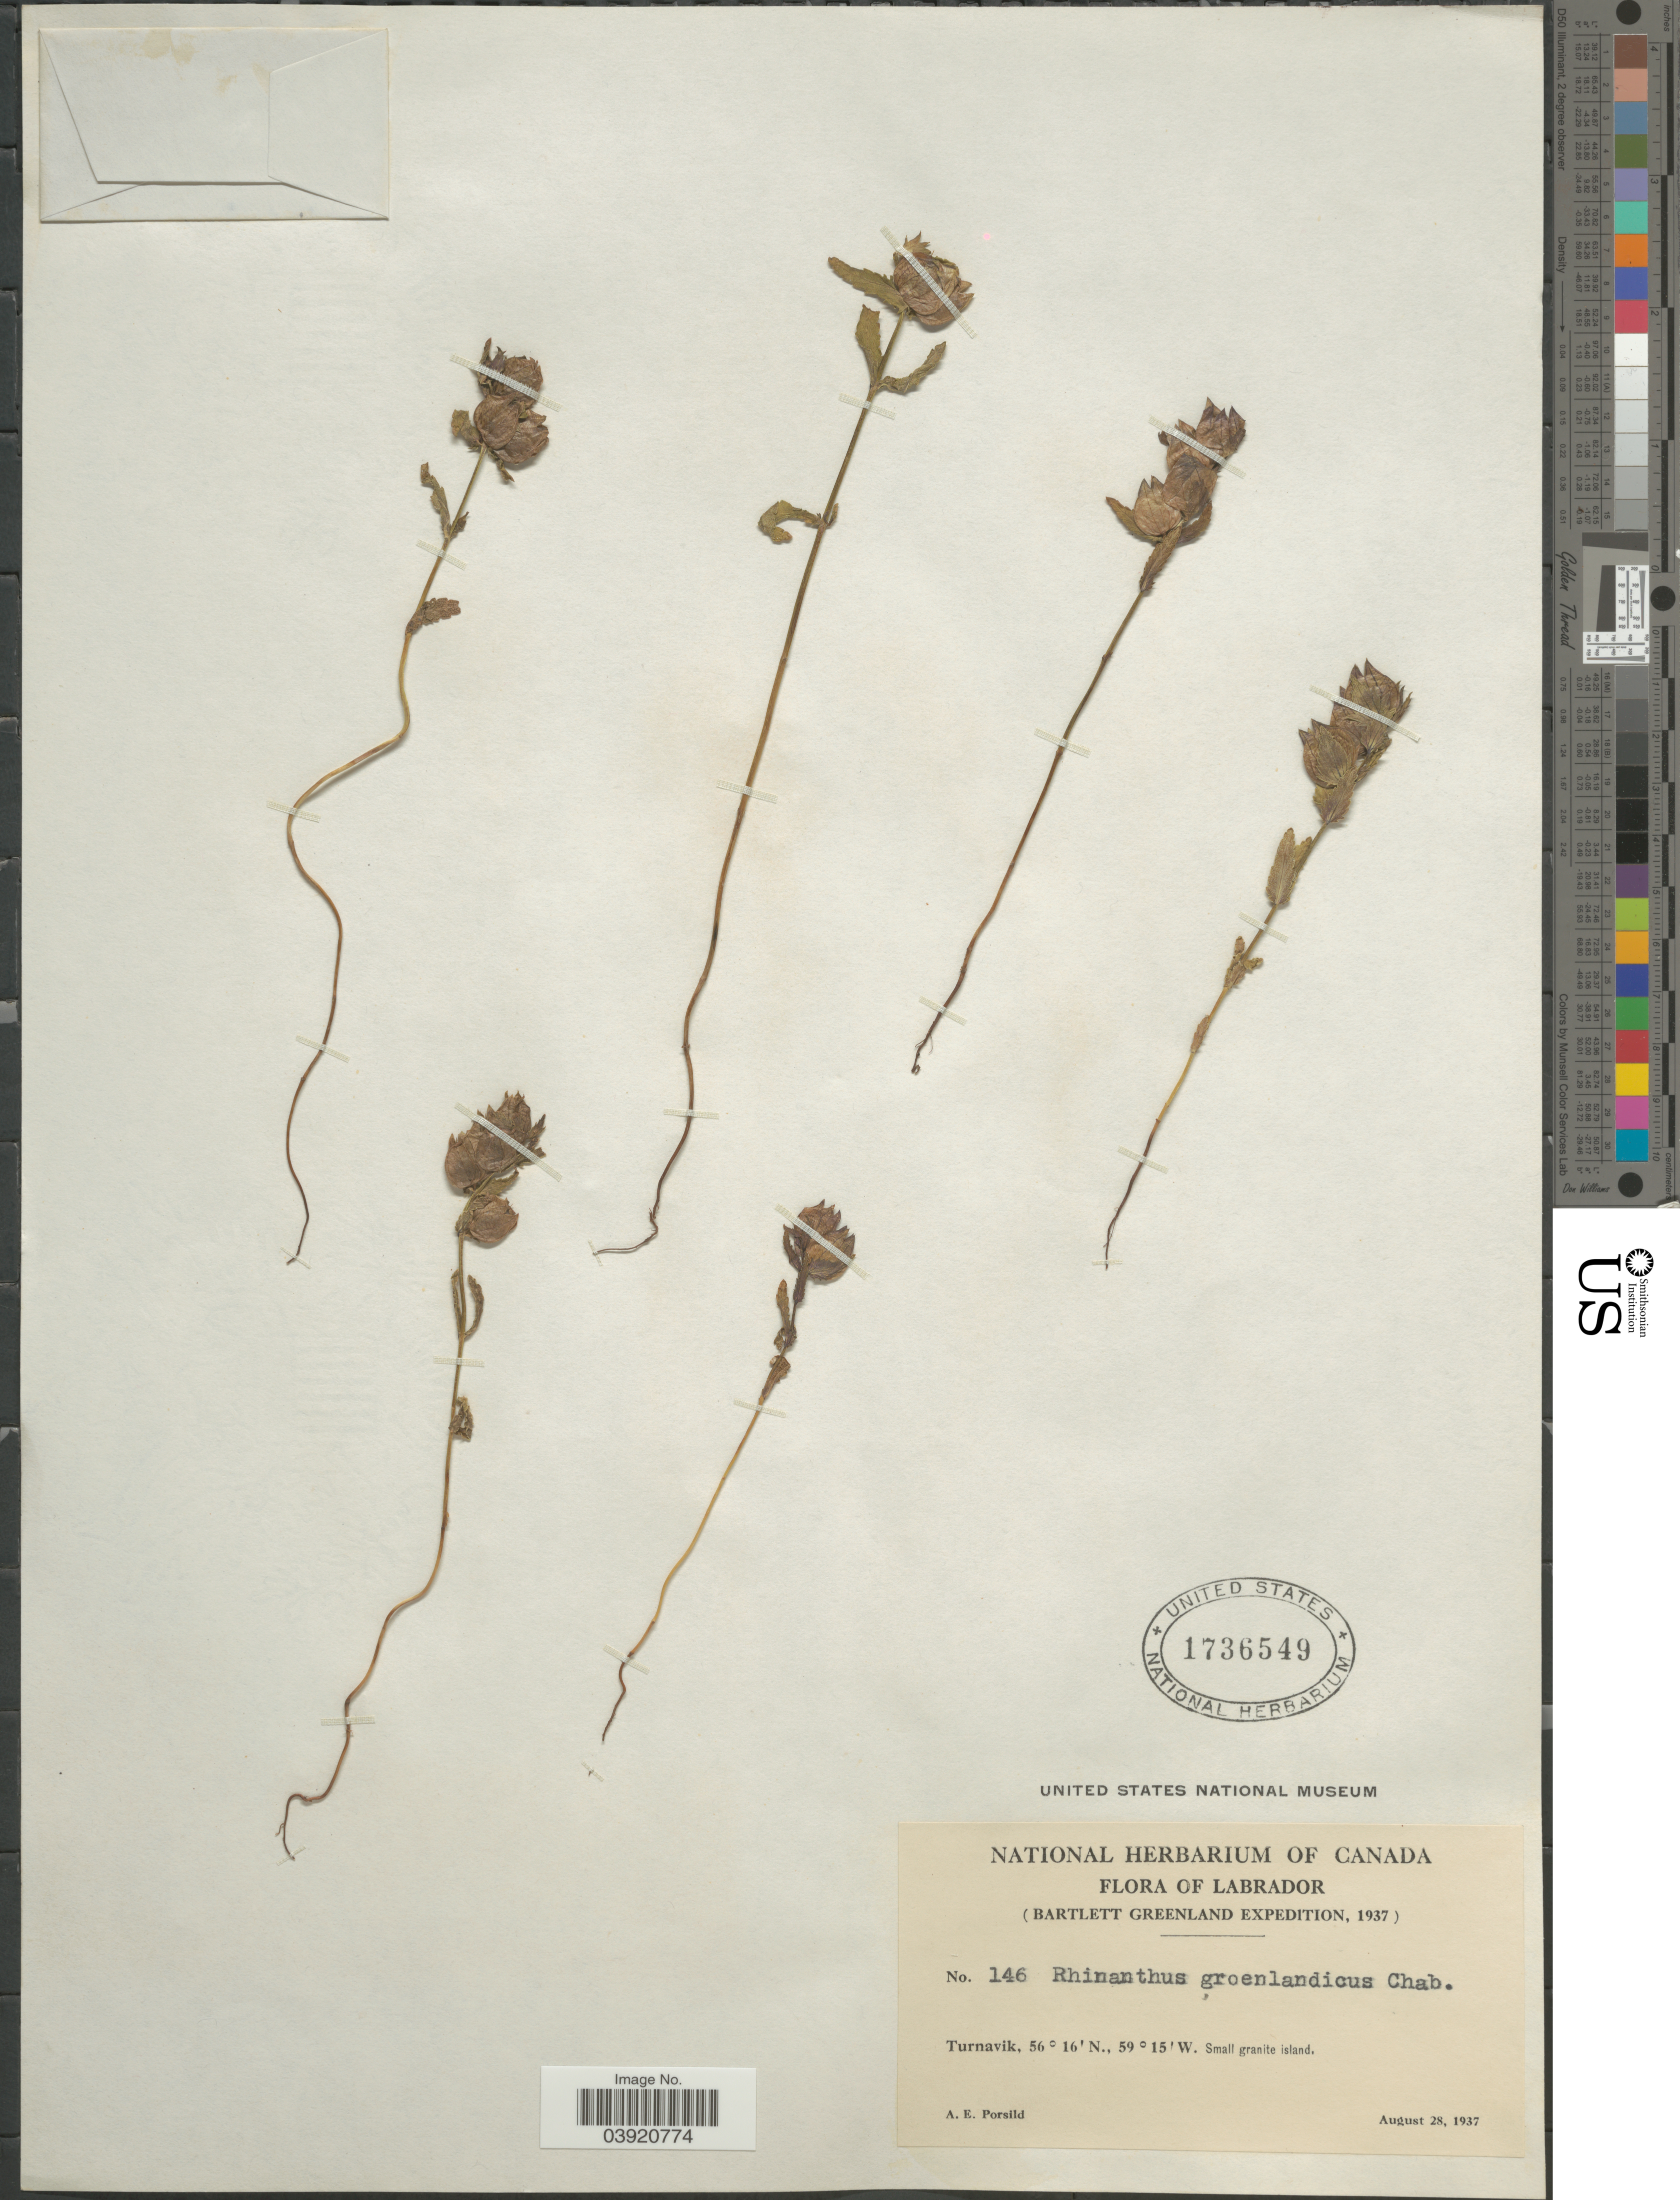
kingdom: Plantae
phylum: Tracheophyta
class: Magnoliopsida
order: Lamiales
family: Orobanchaceae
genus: Rhinanthus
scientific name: Rhinanthus groenlandicus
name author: Chabert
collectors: A. E. Porsild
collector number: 146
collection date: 1937-08-28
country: Canada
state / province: Newfoundland and Labrador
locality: Labrador. Turnavik.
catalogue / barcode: US 1736549